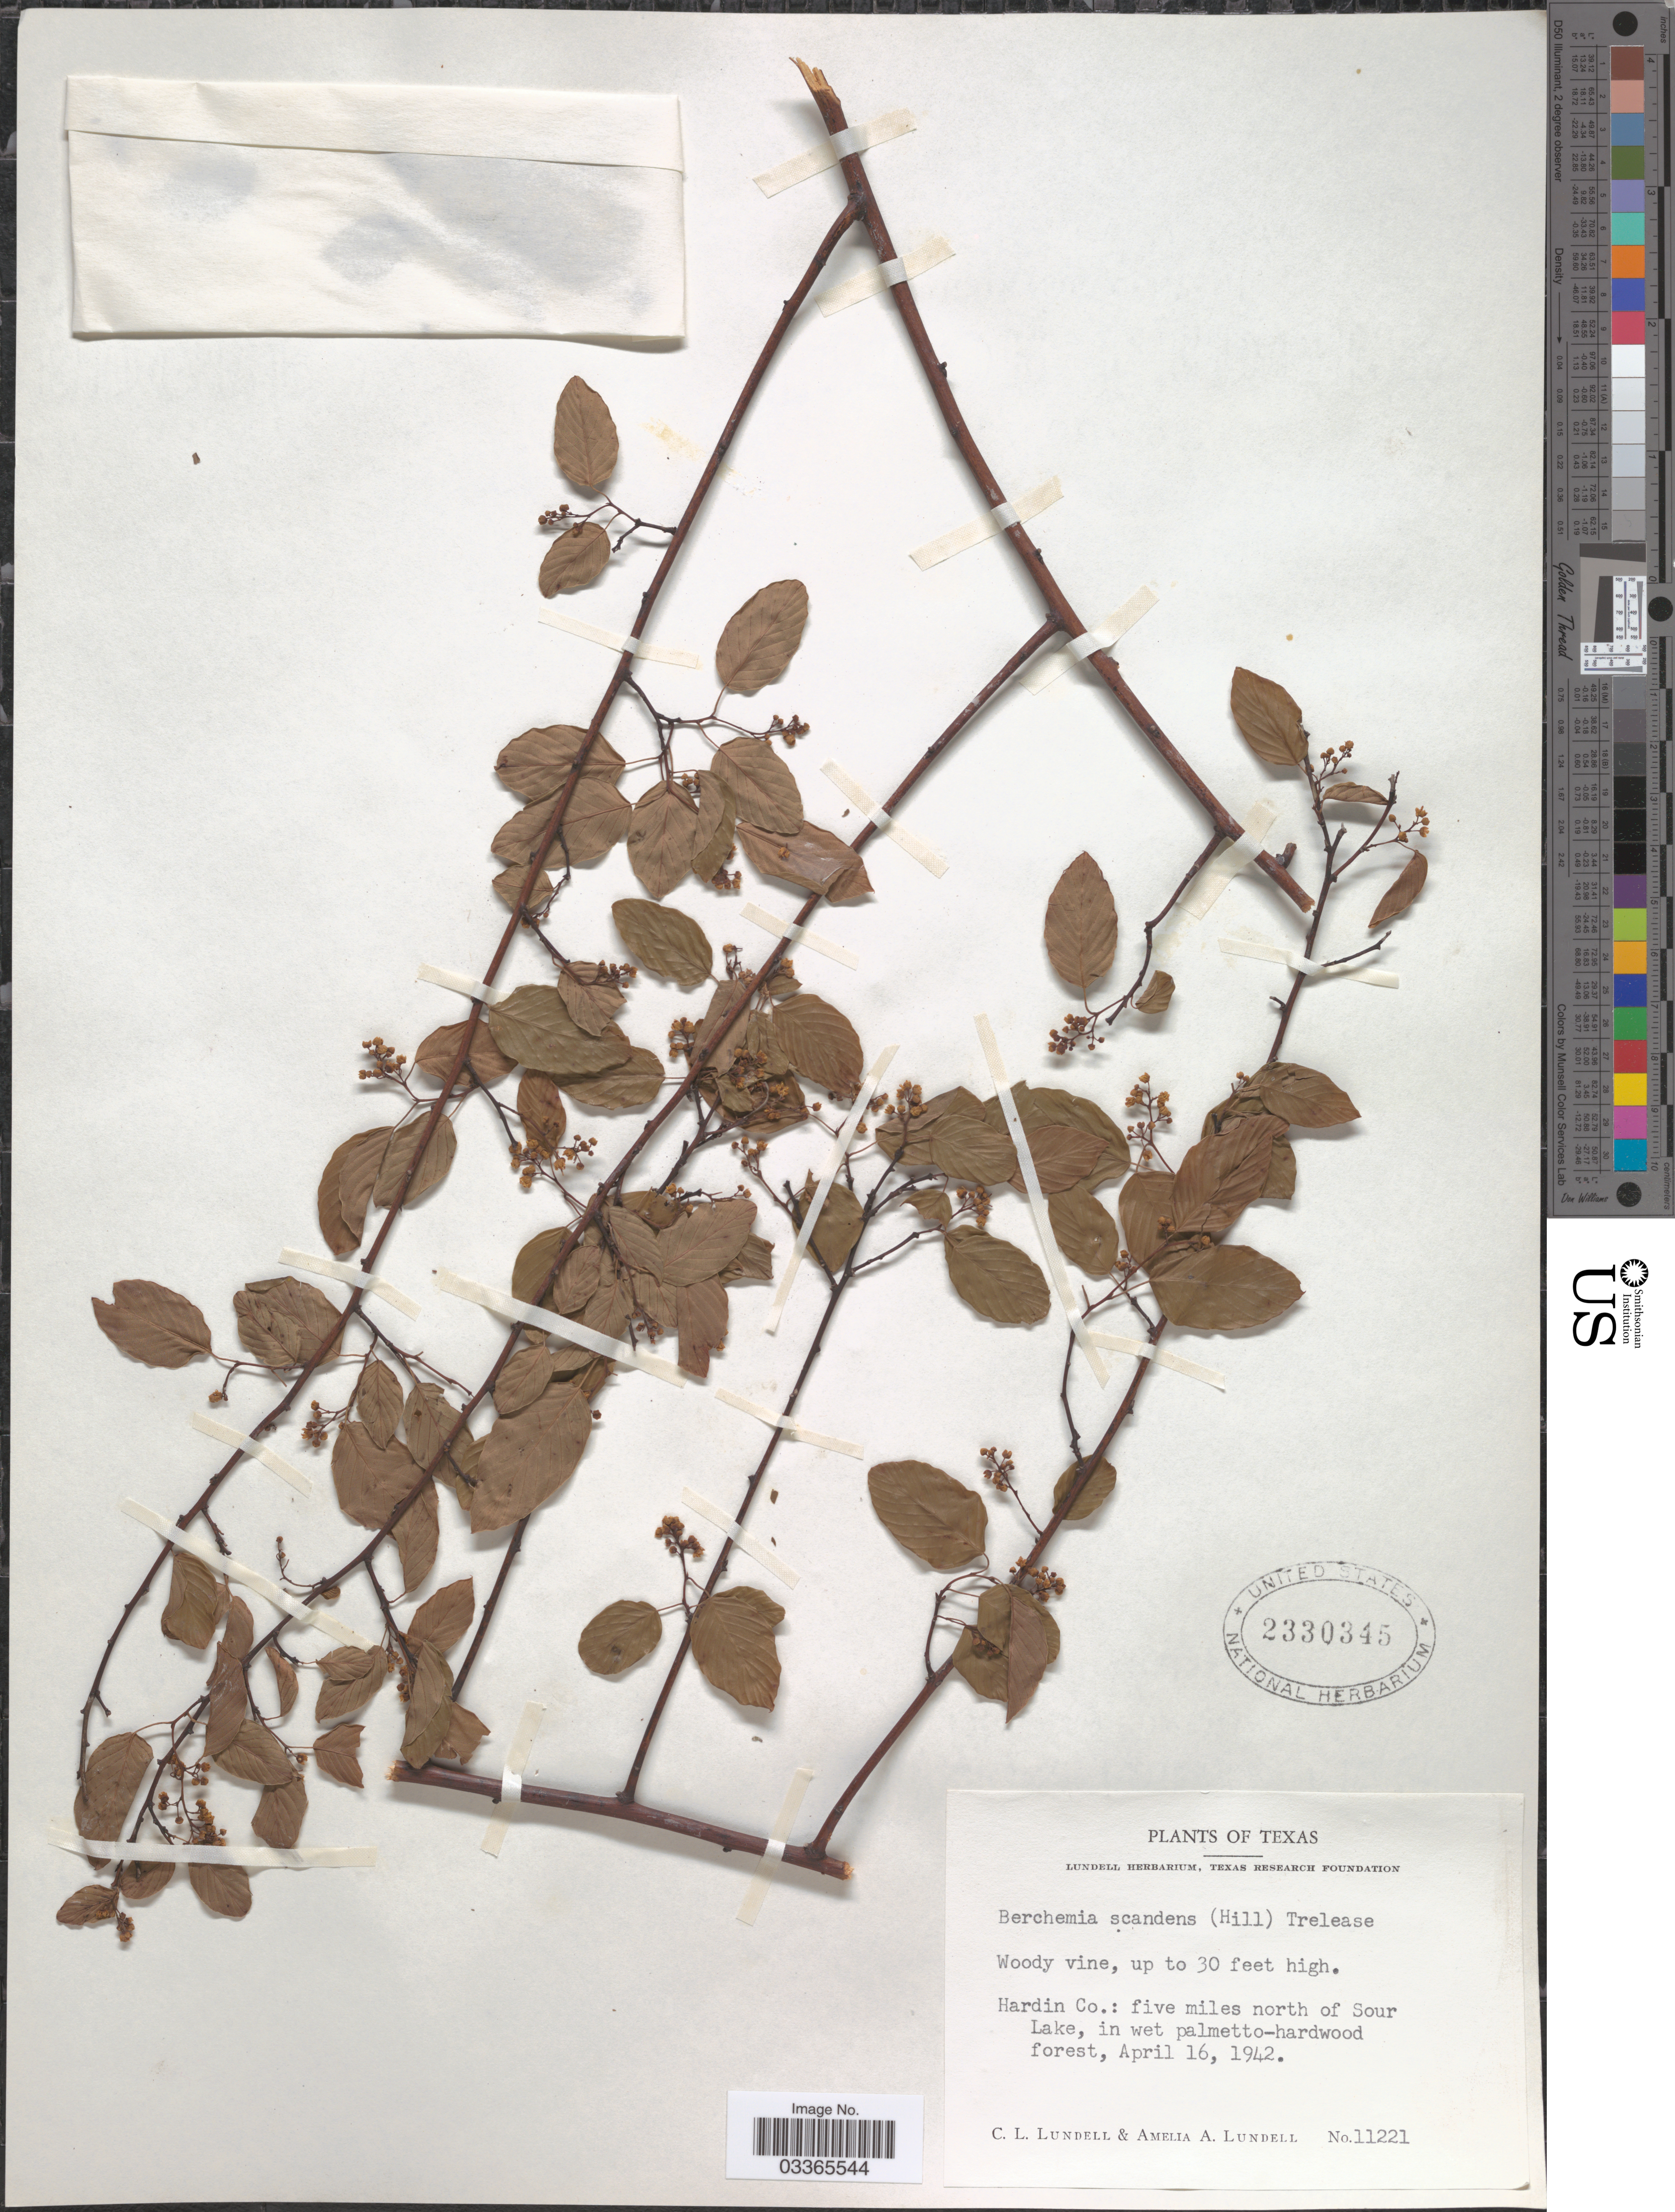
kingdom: Plantae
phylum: Tracheophyta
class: Magnoliopsida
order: Rosales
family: Rhamnaceae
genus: Berchemia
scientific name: Berchemia scandens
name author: (Hill) K. Koch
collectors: C. L. Lundell & A. A. Lundell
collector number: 11221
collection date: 1942-04-16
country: United States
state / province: Texas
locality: Hardin Co.: five miles north of Sour Lake.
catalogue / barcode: US 2330345